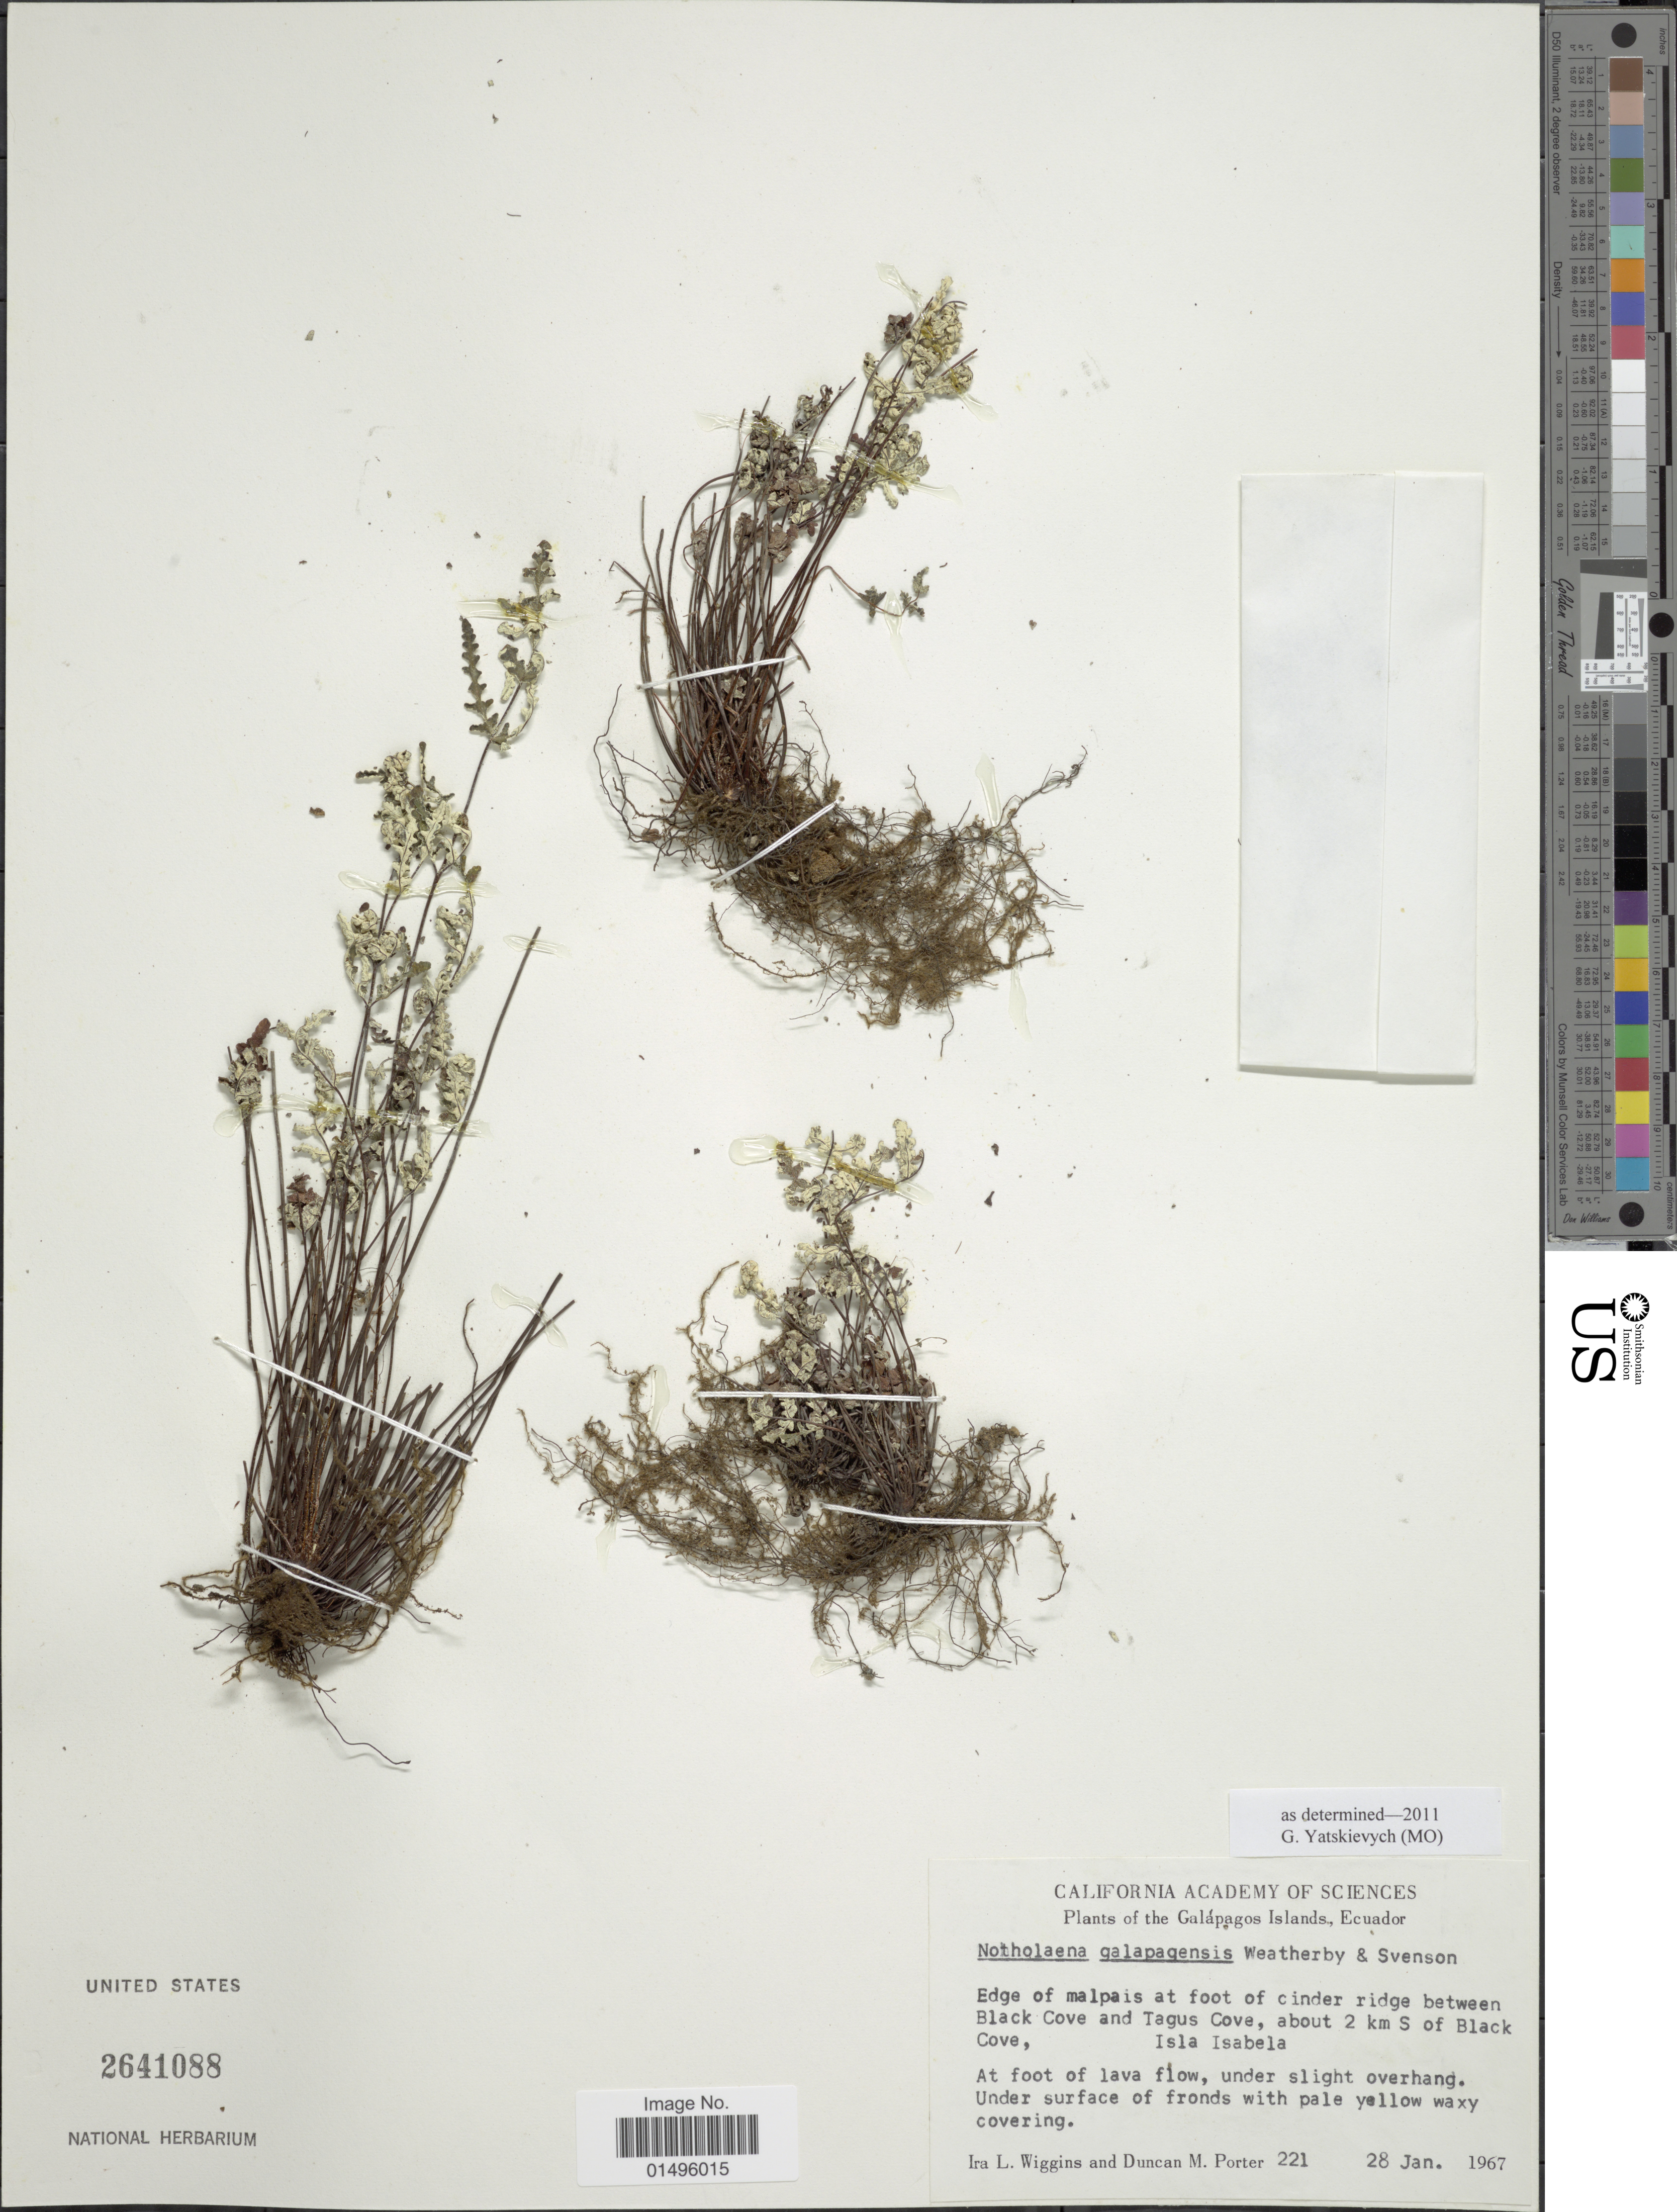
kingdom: Plantae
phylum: Tracheophyta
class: Polypodiopsida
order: Polypodiales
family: Pteridaceae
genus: Notholaena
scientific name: Notholaena galapagensis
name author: Svenson & Weath.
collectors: I. L. Wiggins & D. M. Porter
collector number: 221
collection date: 1967-01-28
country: Ecuador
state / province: Colón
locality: Galapagos Islands, Ecuador, Edge of malpais at foot of cinder ridge between Black Cove and Tagus Cove, about 2 km S of Black Cove, Isla Isabela.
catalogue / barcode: US 2641088